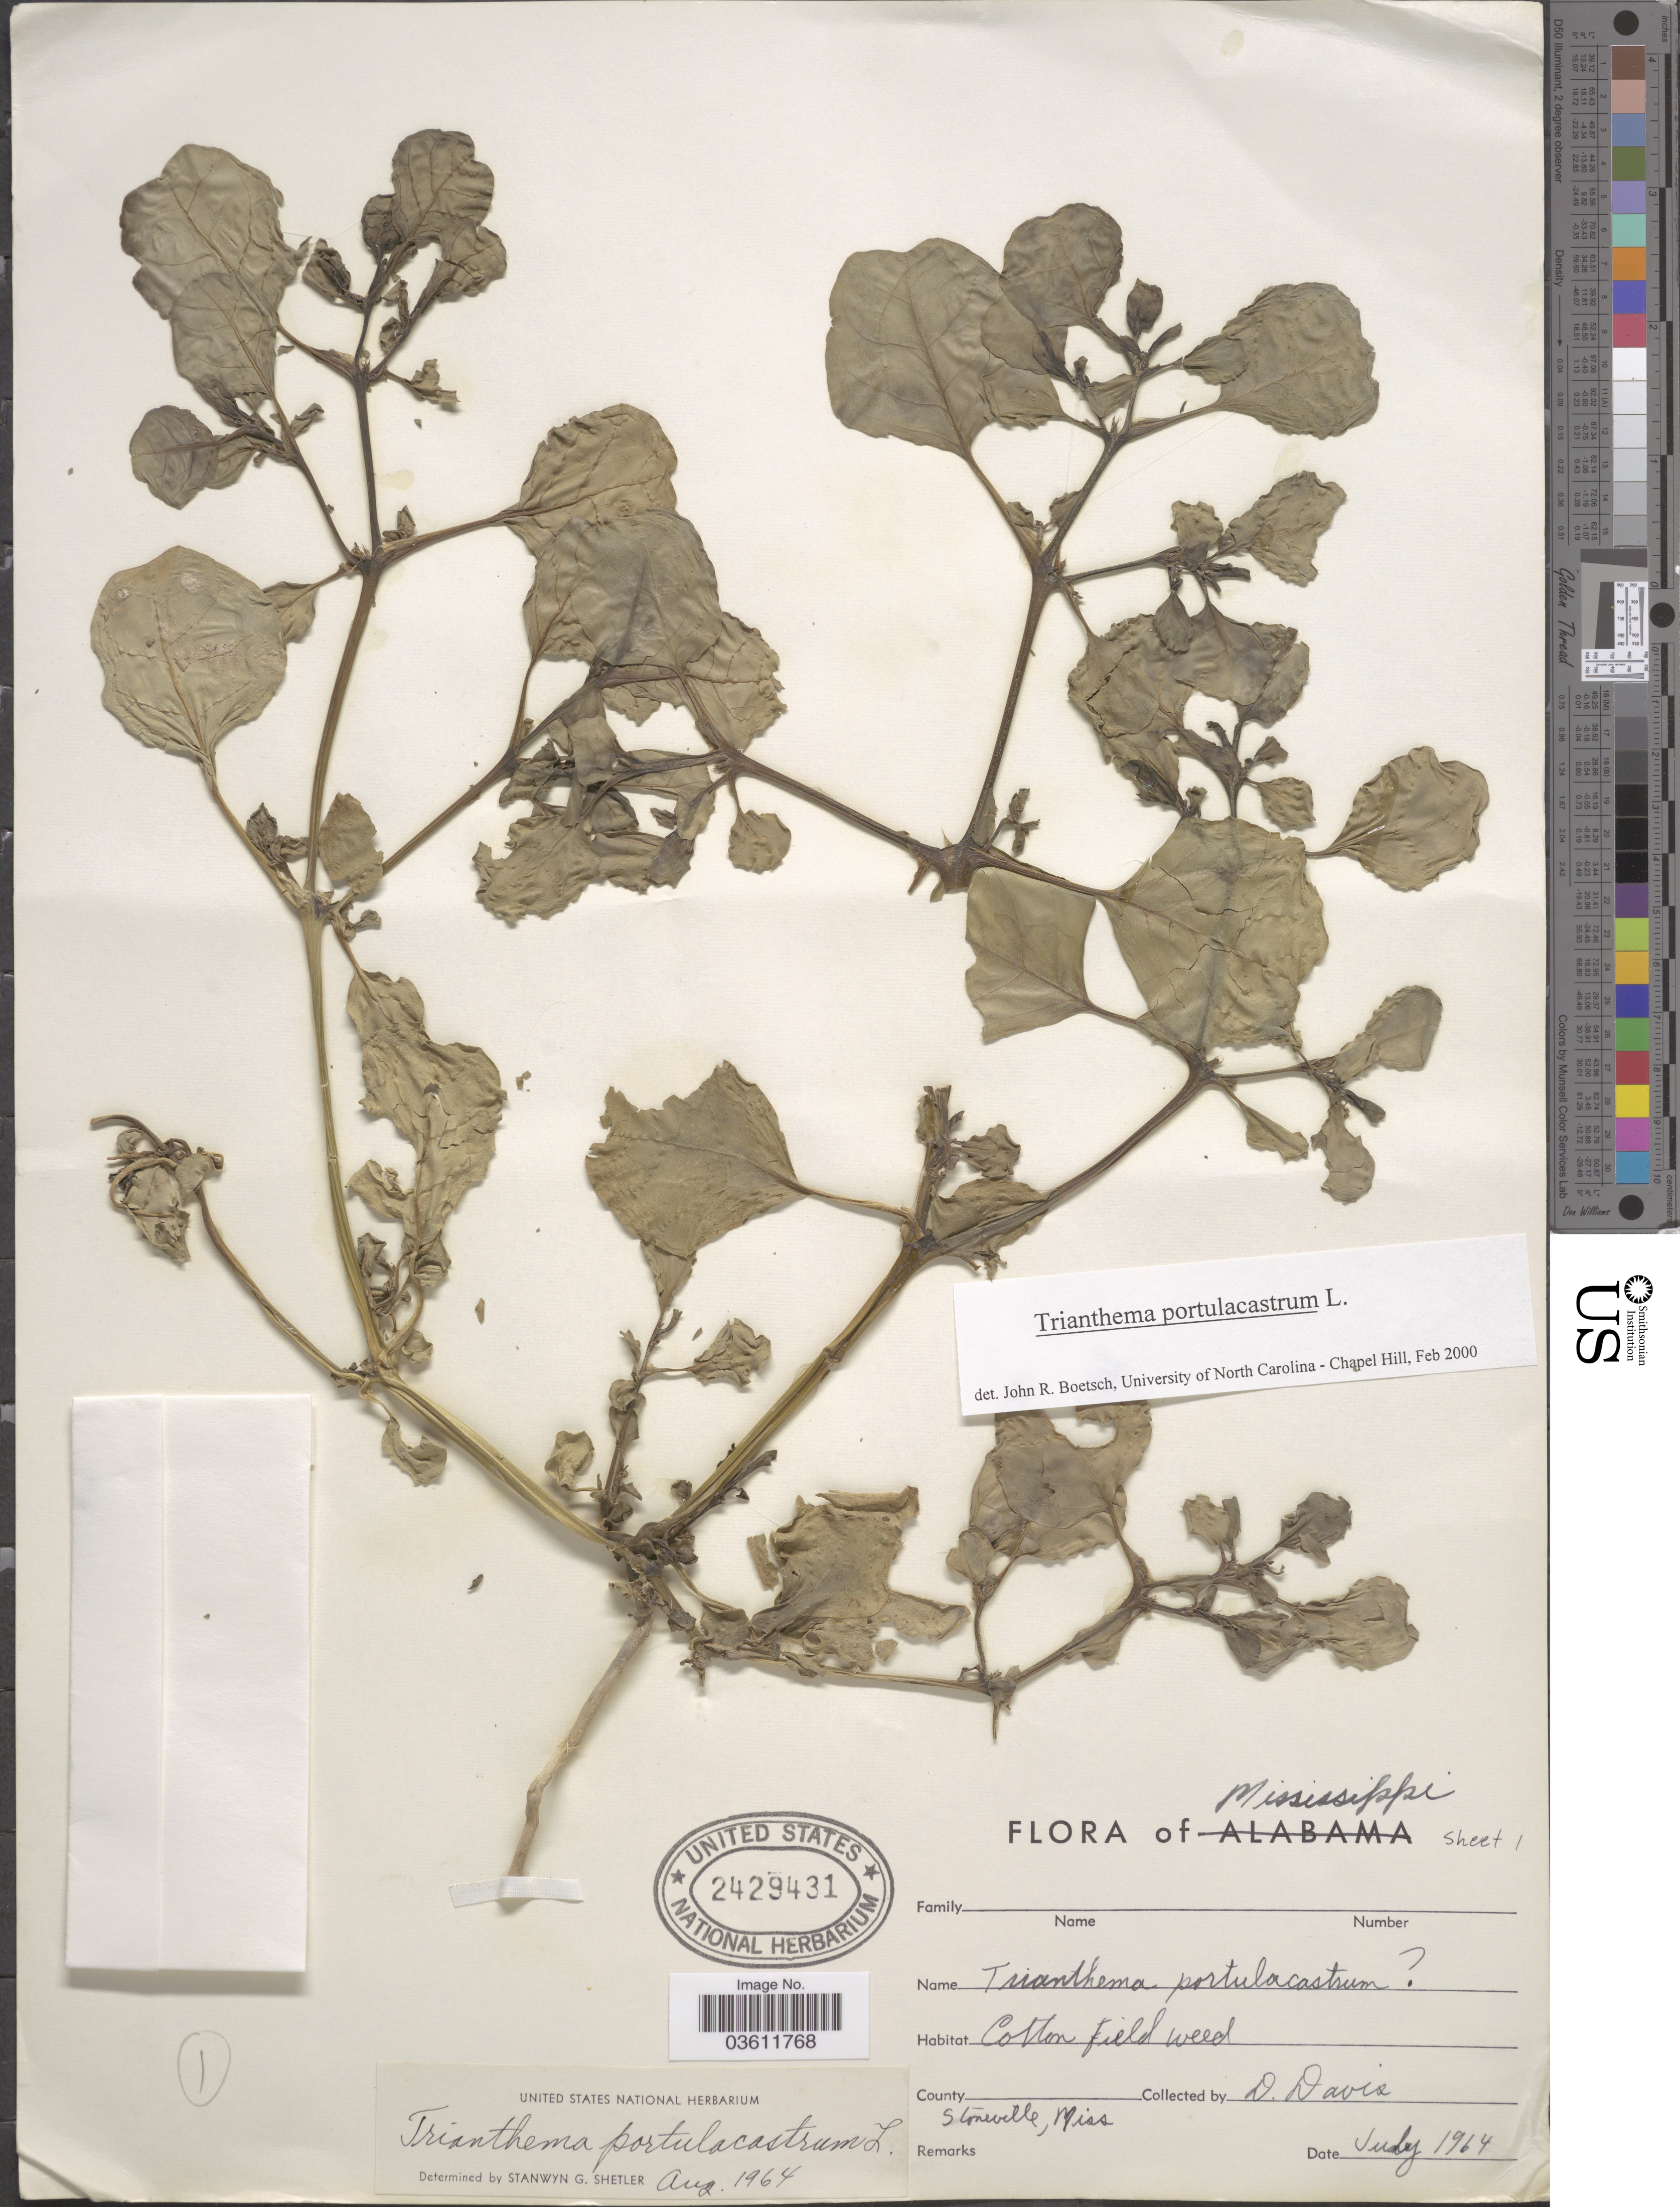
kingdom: Plantae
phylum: Tracheophyta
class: Magnoliopsida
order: Caryophyllales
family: Aizoaceae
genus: Trianthema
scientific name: Trianthema portulacastrum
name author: L.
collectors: D. Davis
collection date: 1964-07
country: United States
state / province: Mississippi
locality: Stoneville.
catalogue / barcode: US 2429431